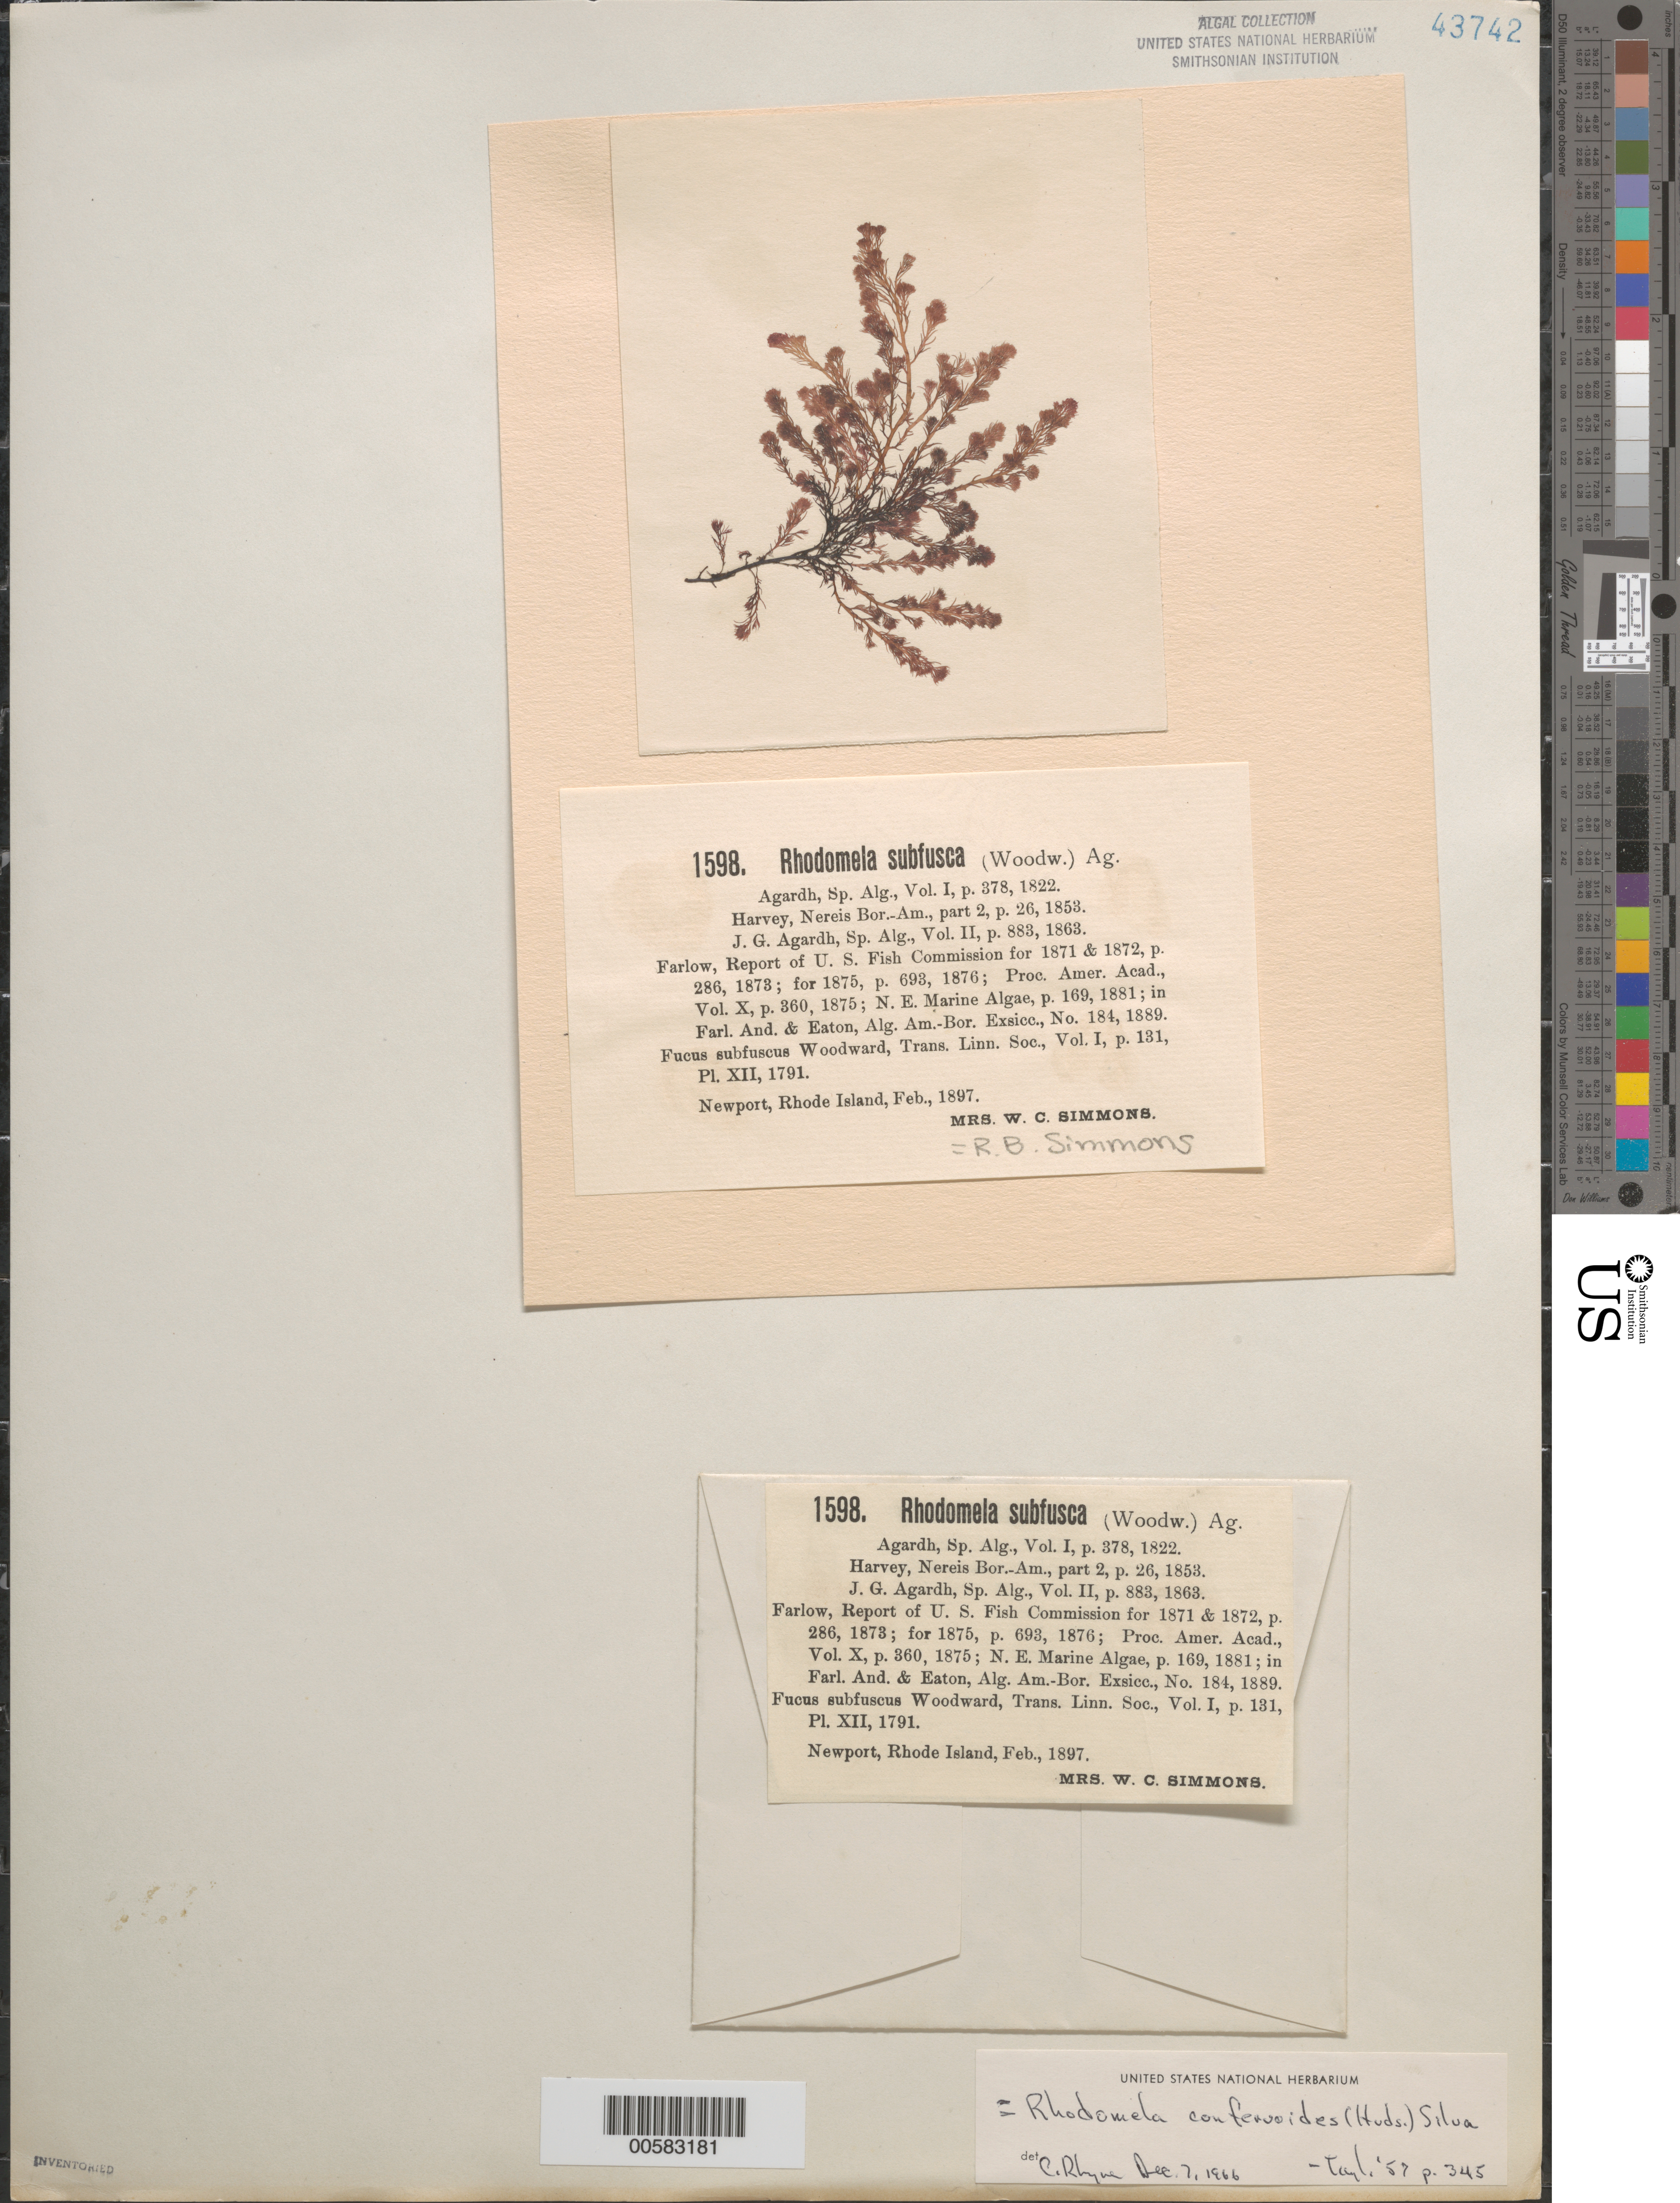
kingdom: Plantae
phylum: Rhodophyta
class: Florideophyceae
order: Ceramiales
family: Rhodomelaceae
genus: Rhodomela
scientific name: Rhodomela confervoides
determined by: Rhyne, C. F.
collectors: R. B. Simmons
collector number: PB-A 1598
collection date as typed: Feb 1897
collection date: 1897-02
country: United States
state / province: Rhode Island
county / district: Newport County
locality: Newport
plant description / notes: Collins, Holden & Setchell, Phycotheca Boreali-Americana, as Rhodomela subfusca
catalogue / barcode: US 43742